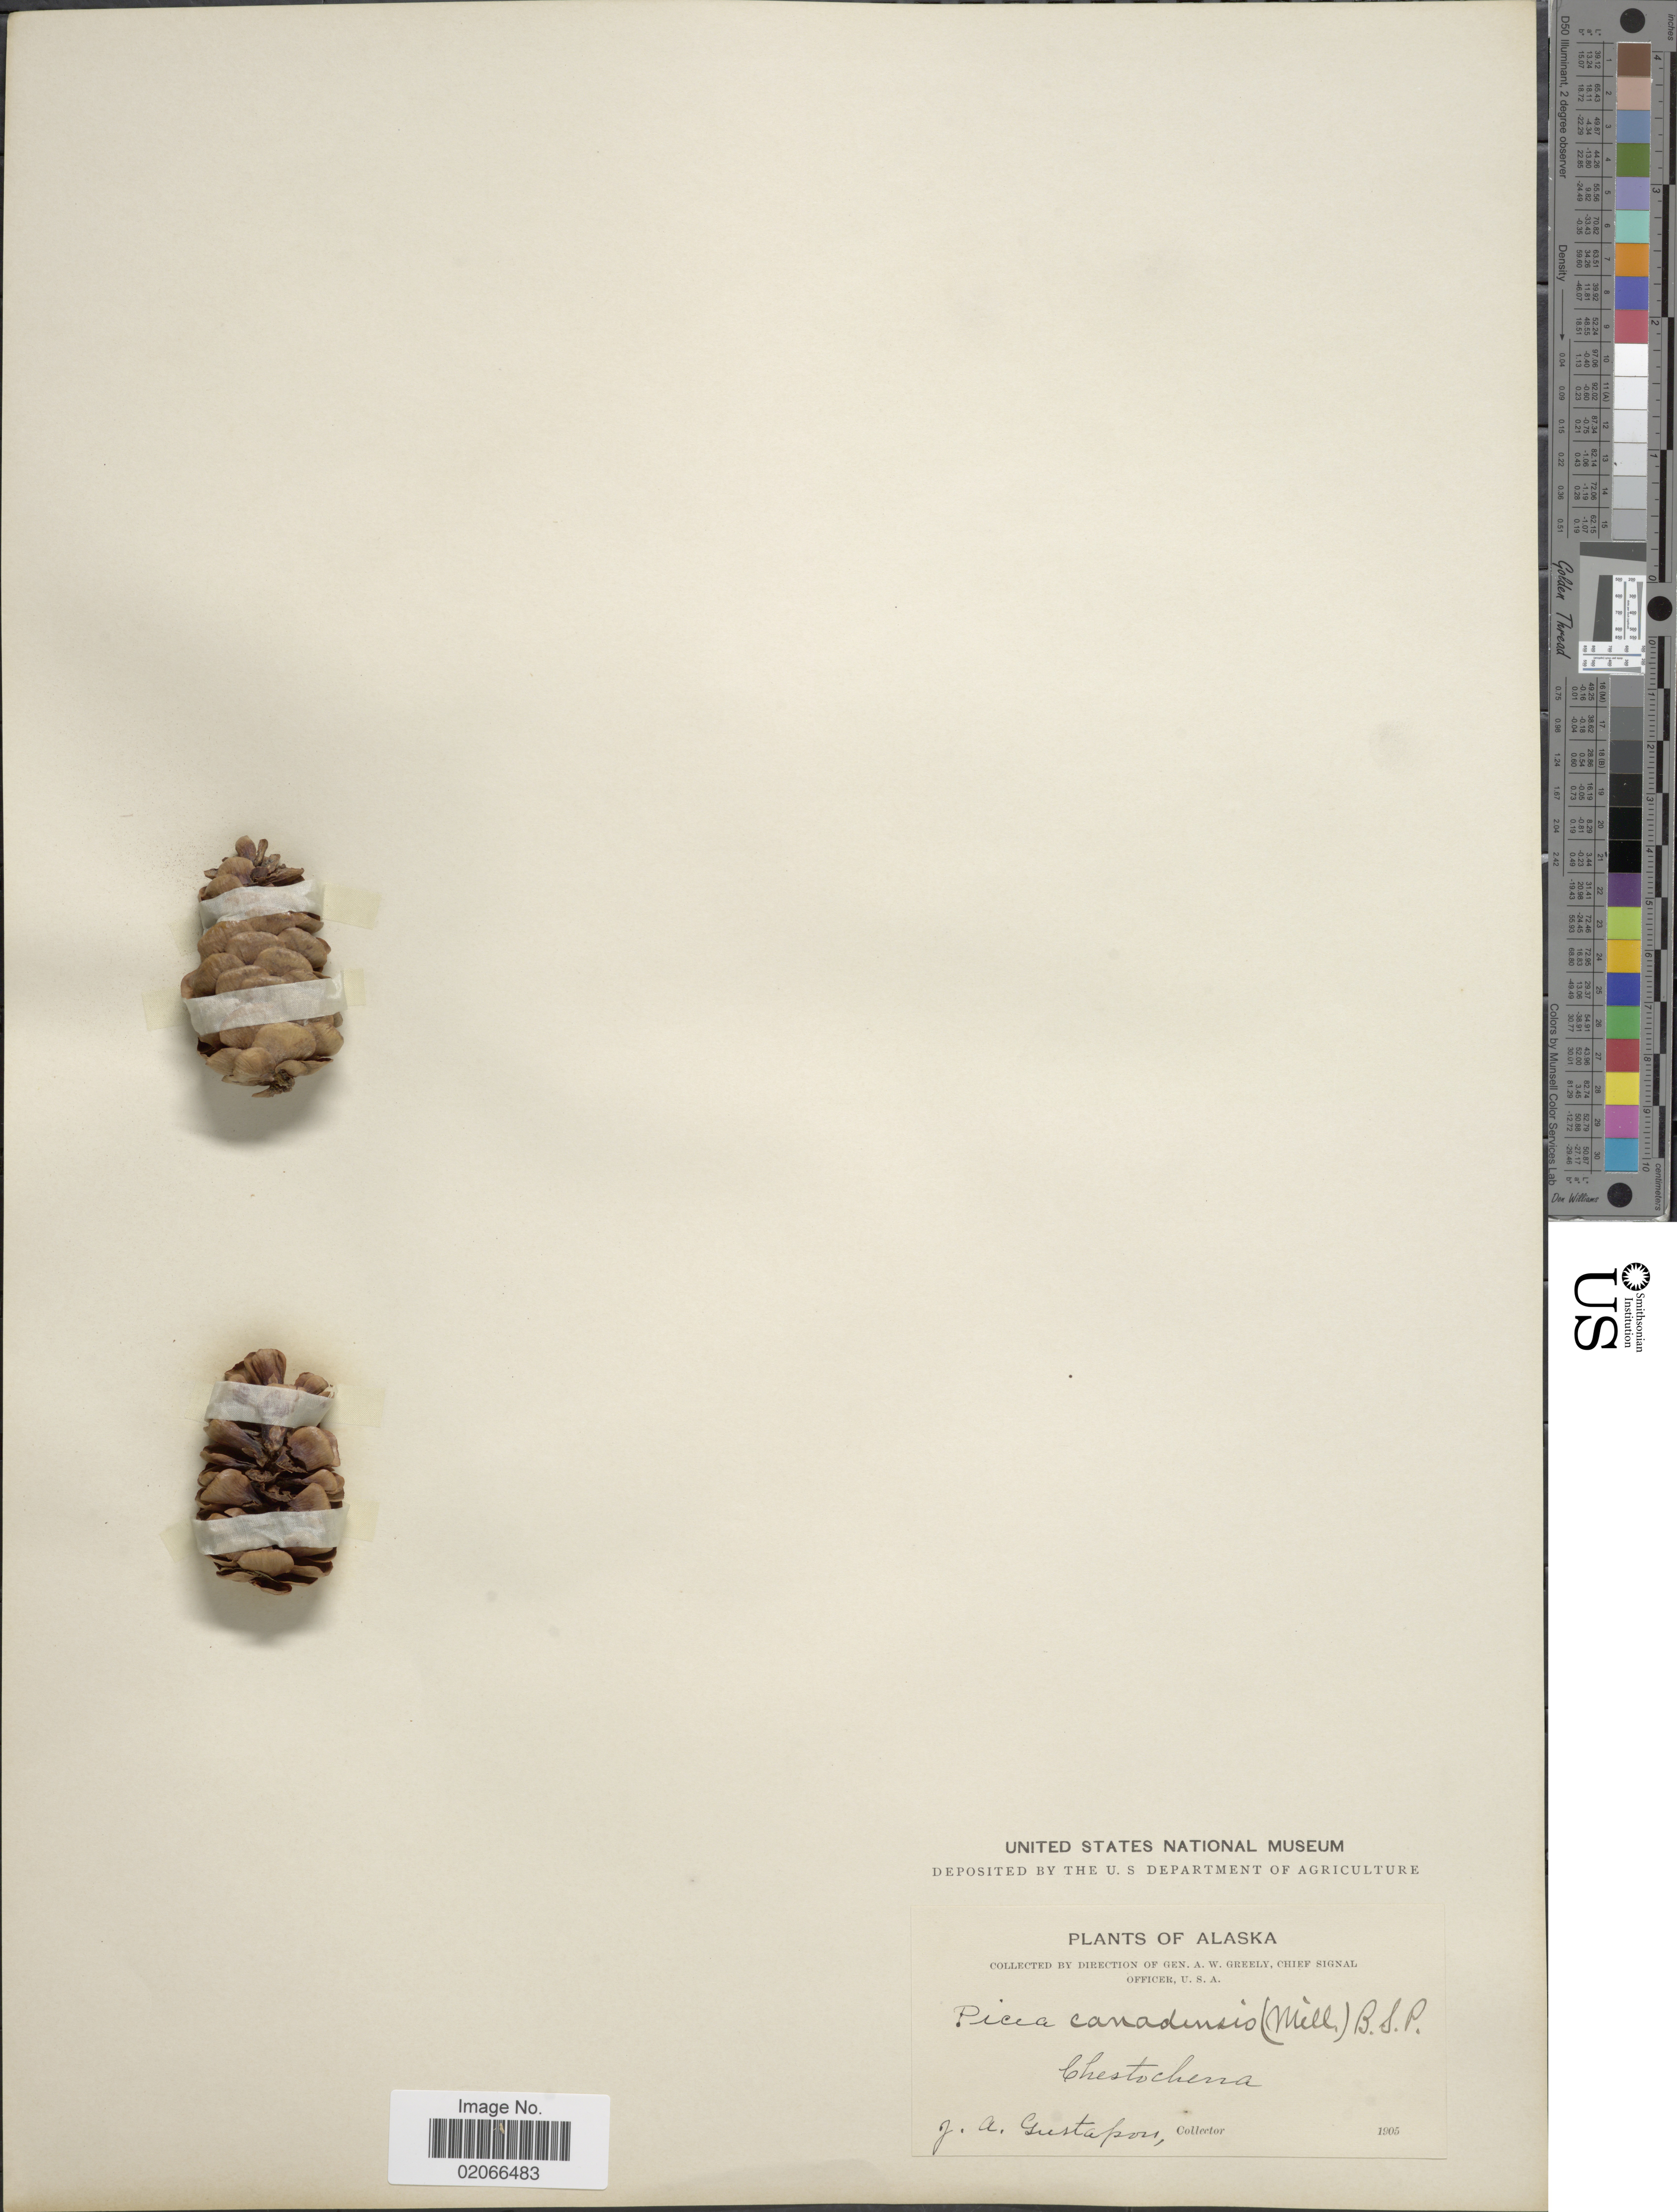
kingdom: Plantae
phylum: Tracheophyta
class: Pinopsida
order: Pinales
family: Pinaceae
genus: Picea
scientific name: Picea glauca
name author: (Moench) Voss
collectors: J. Gustapou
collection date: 1905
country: United States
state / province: Alaska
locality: Chestochena